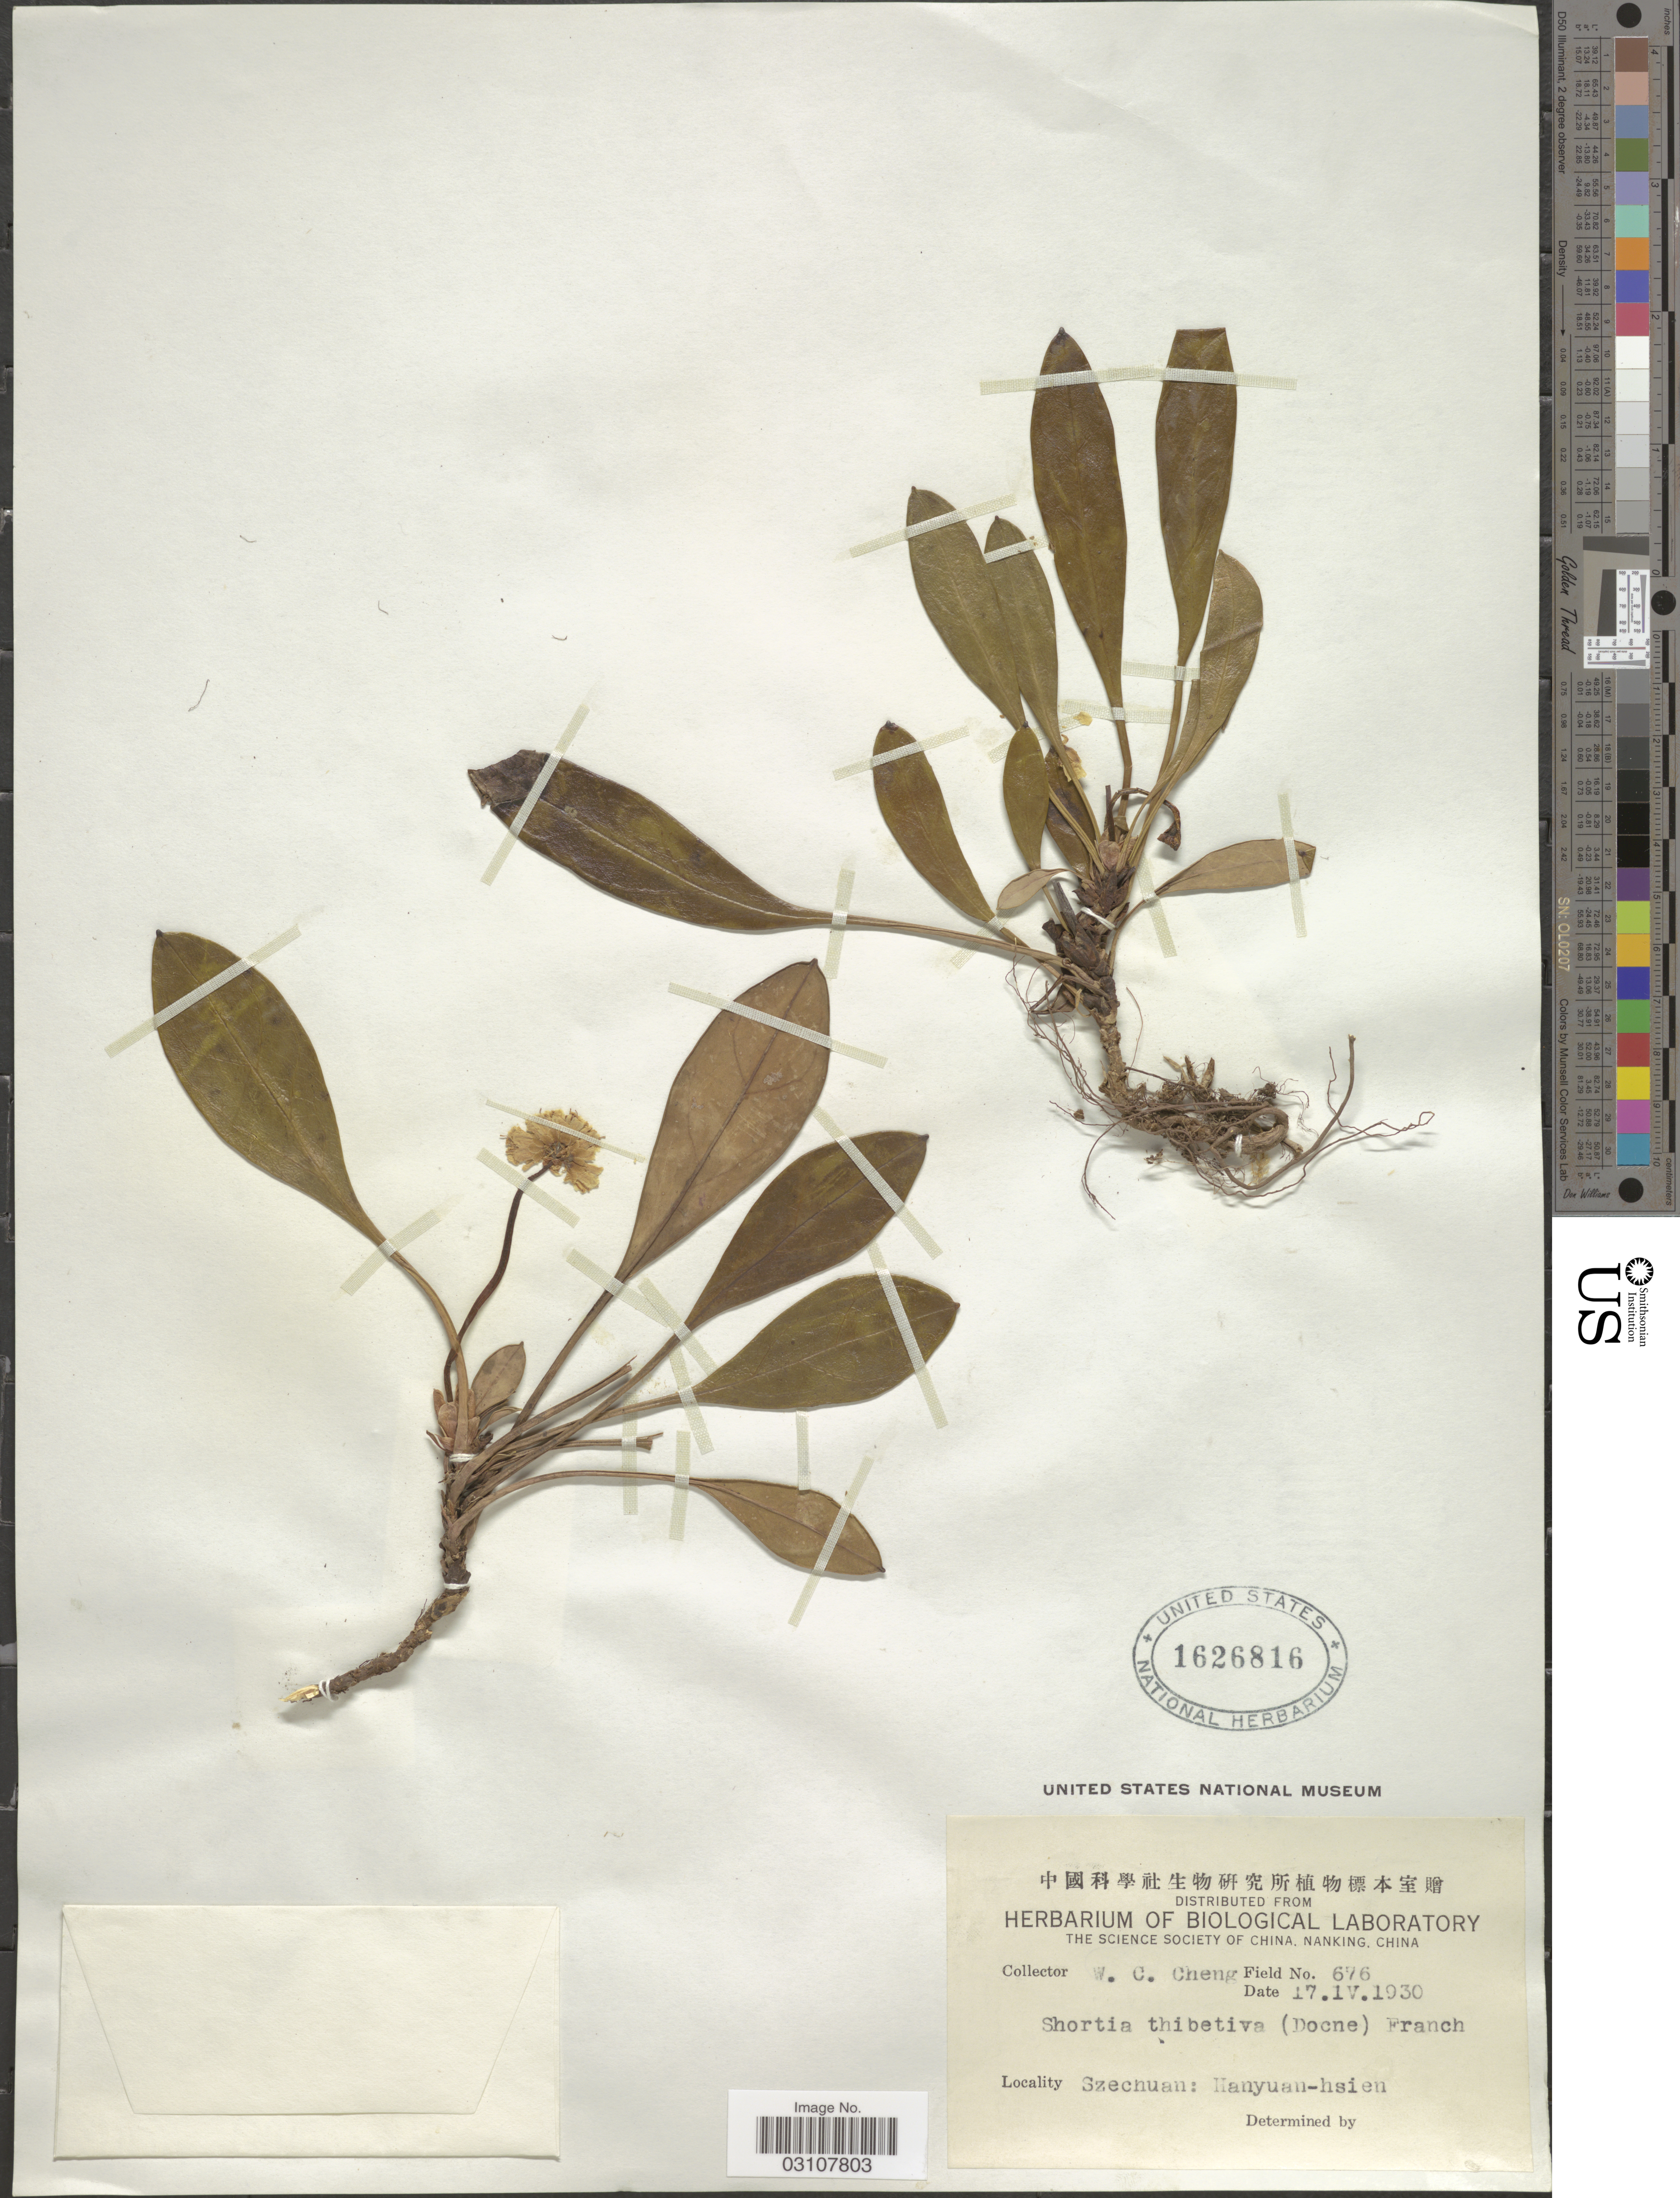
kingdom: Plantae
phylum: Tracheophyta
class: Magnoliopsida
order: Ericales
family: Diapensiaceae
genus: Berneuxia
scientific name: Berneuxia thibetica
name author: Decne.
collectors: W. C. Cheng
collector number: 676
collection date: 1930-04-17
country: China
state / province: Sichuan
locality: Szechuan: Hanyuan-hsien.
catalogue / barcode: US 1626816